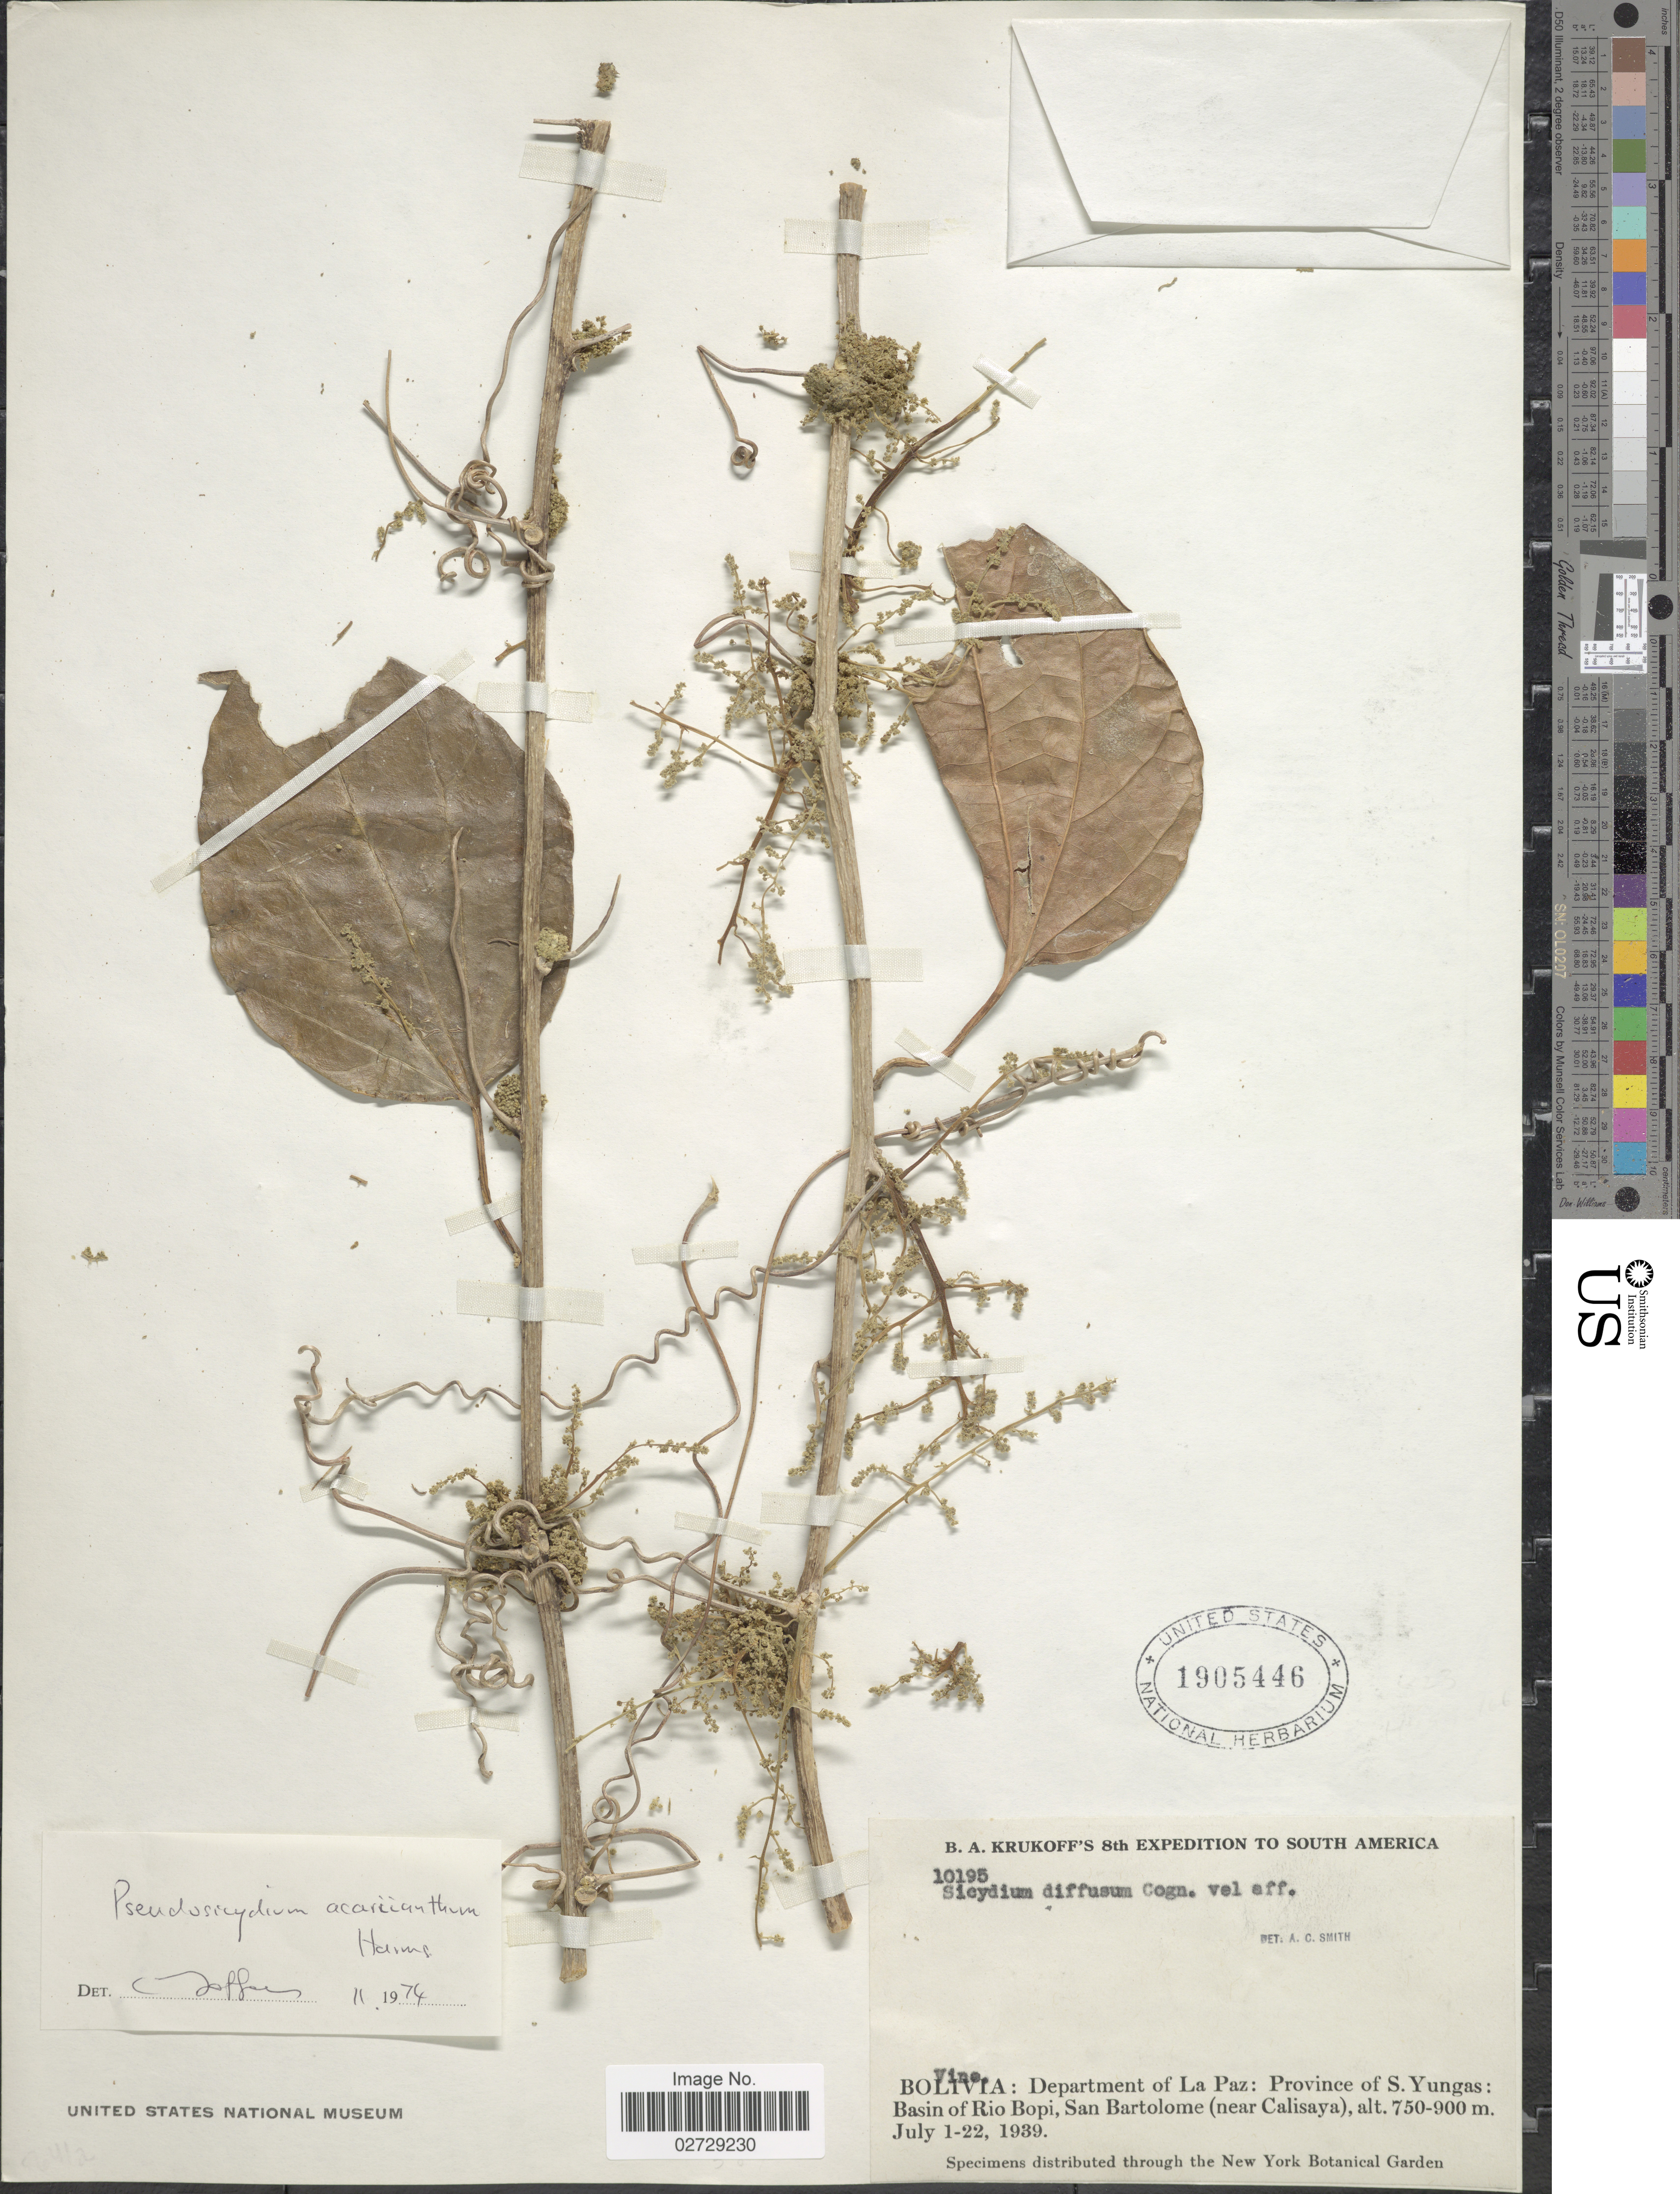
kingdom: Plantae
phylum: Tracheophyta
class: Magnoliopsida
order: Cucurbitales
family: Cucurbitaceae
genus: Pteropepon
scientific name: Pteropepon acariaeanthus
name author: (Harms) H. Schaef. & S.S. Renner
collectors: B. A. Krukoff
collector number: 10195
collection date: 1939-07-01/1939-07-22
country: Bolivia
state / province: La Paz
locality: Department of La Paz: Province of S. Yungas: Basin of Rio Bopi, San Bartolome (near Calisaya)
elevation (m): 750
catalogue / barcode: US 1905446